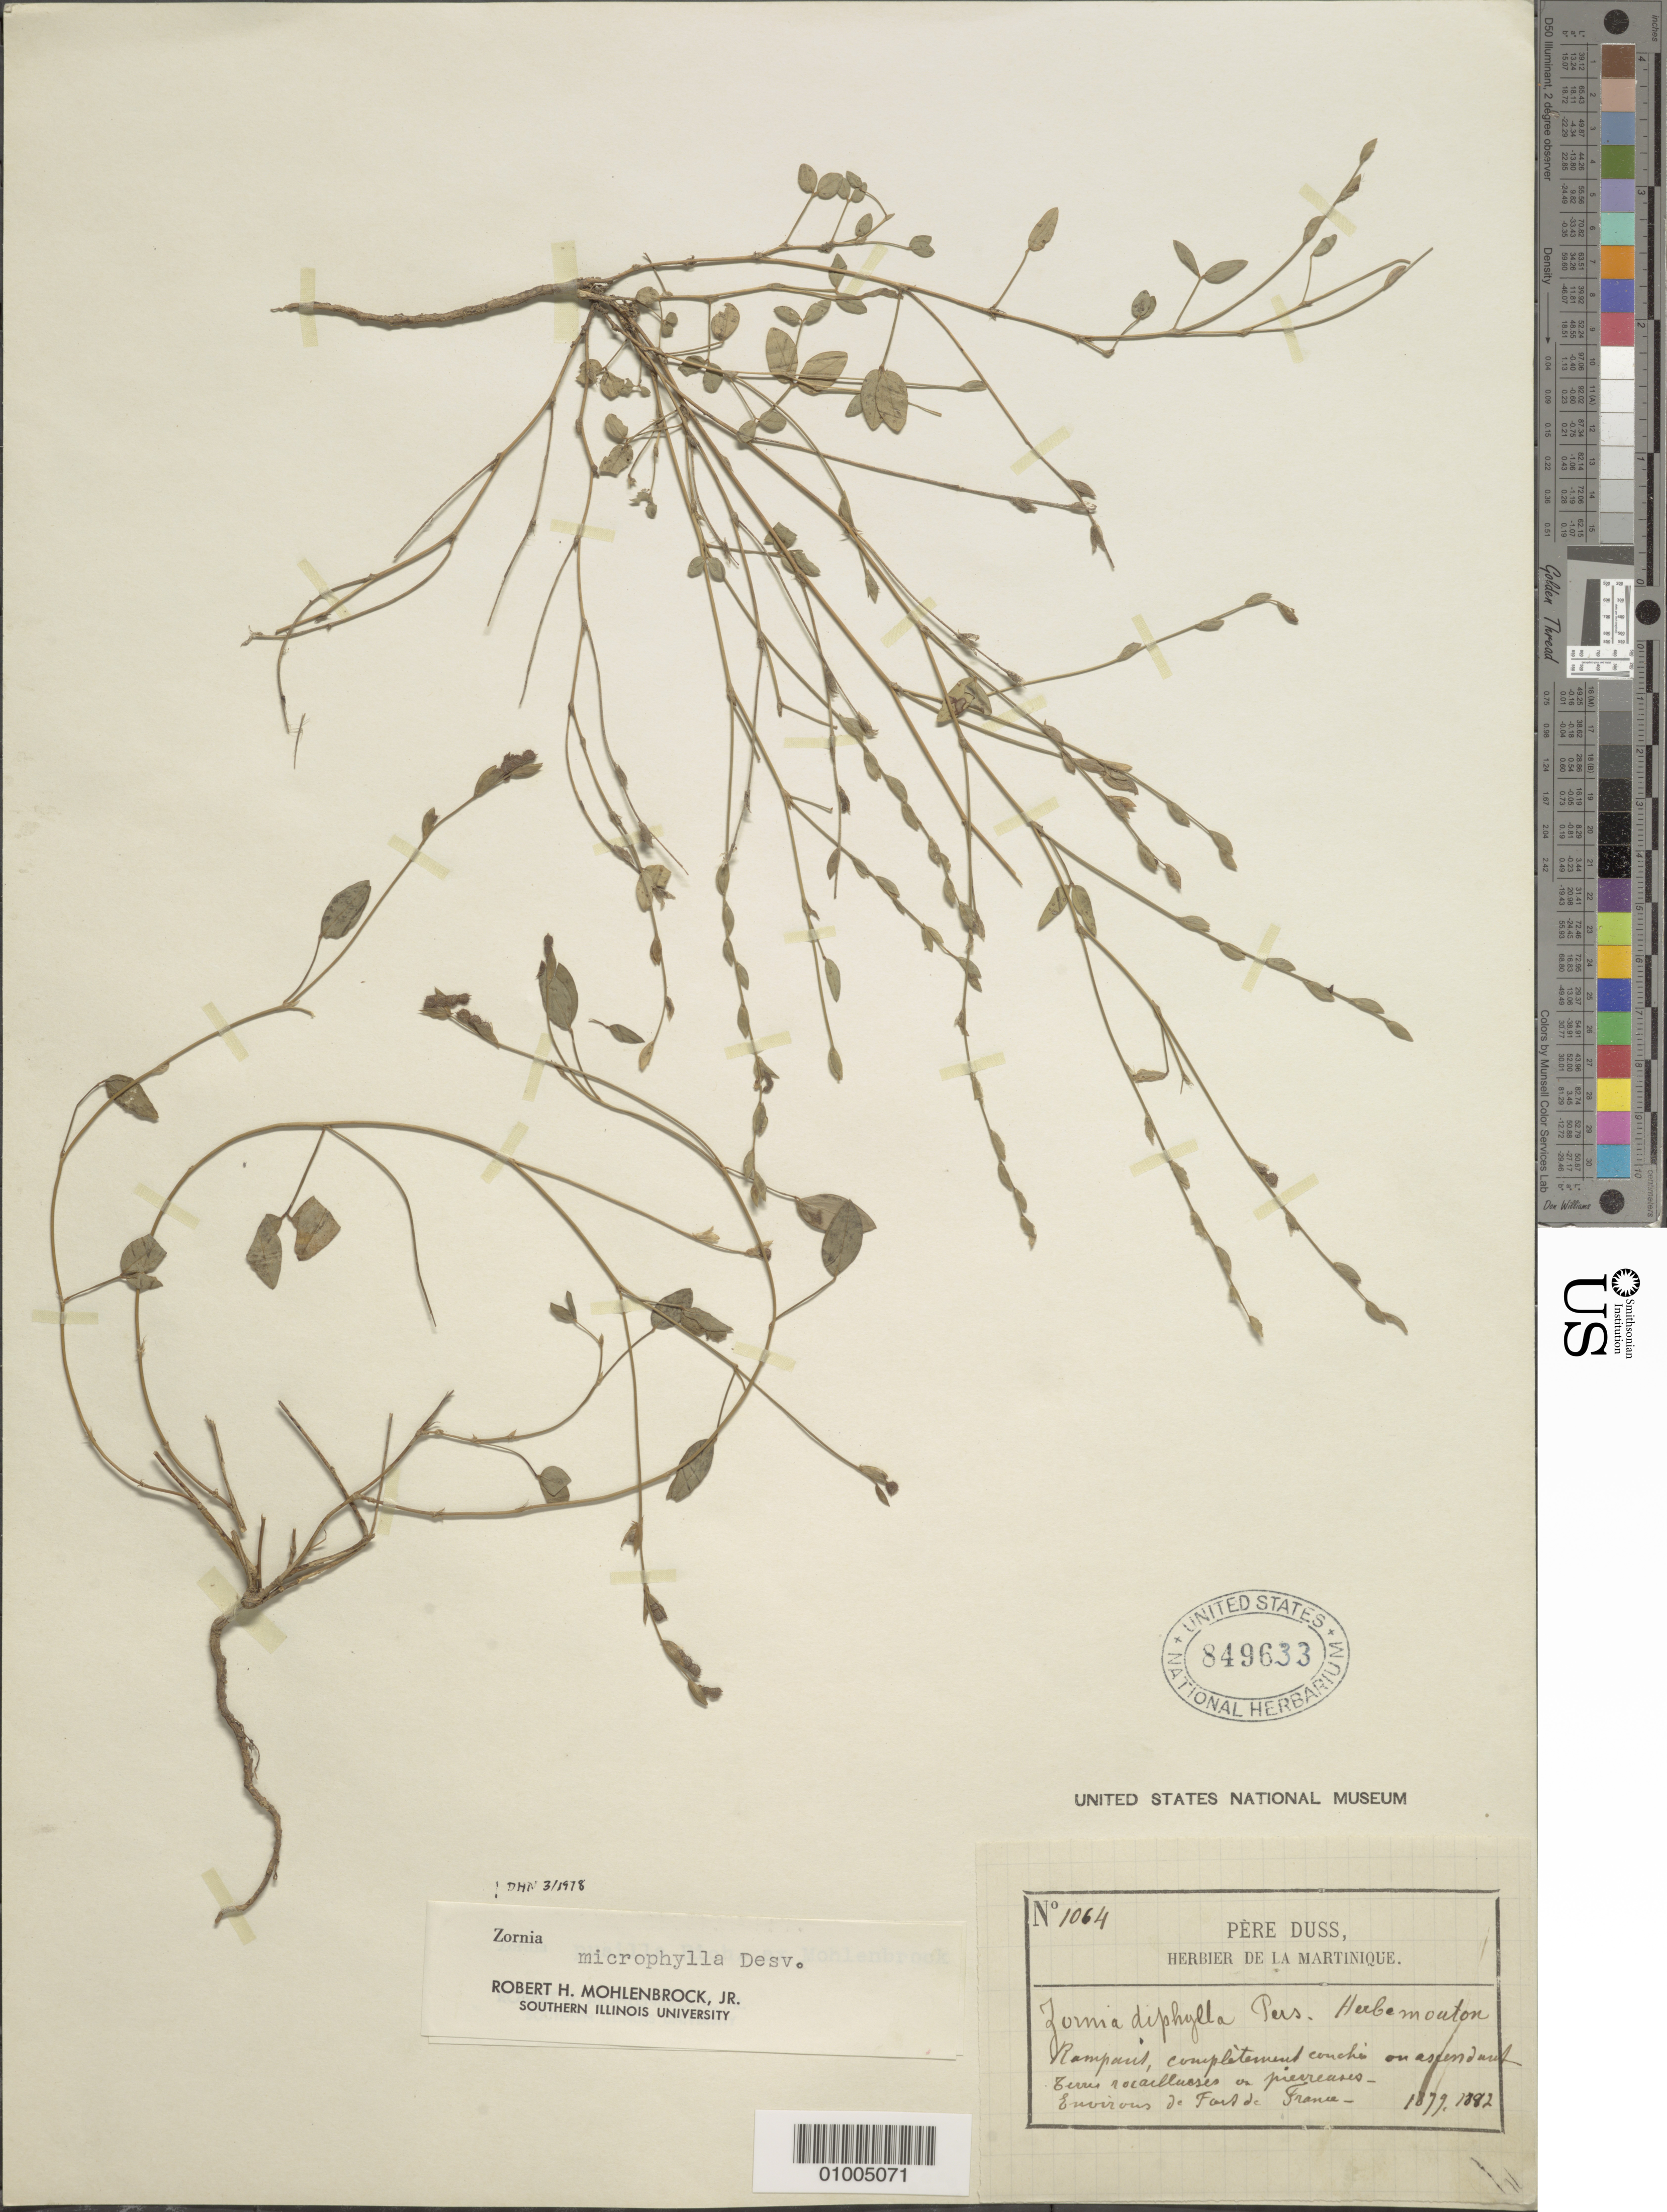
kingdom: Plantae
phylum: Tracheophyta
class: Magnoliopsida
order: Fabales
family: Fabaceae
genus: Zornia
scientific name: Zornia microphylla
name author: Desv.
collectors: Père Duss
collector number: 1064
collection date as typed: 1879 to -- --- 1882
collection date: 1879/1882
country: Martinique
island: Martinique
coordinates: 0 N, 0 E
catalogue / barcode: US 849633